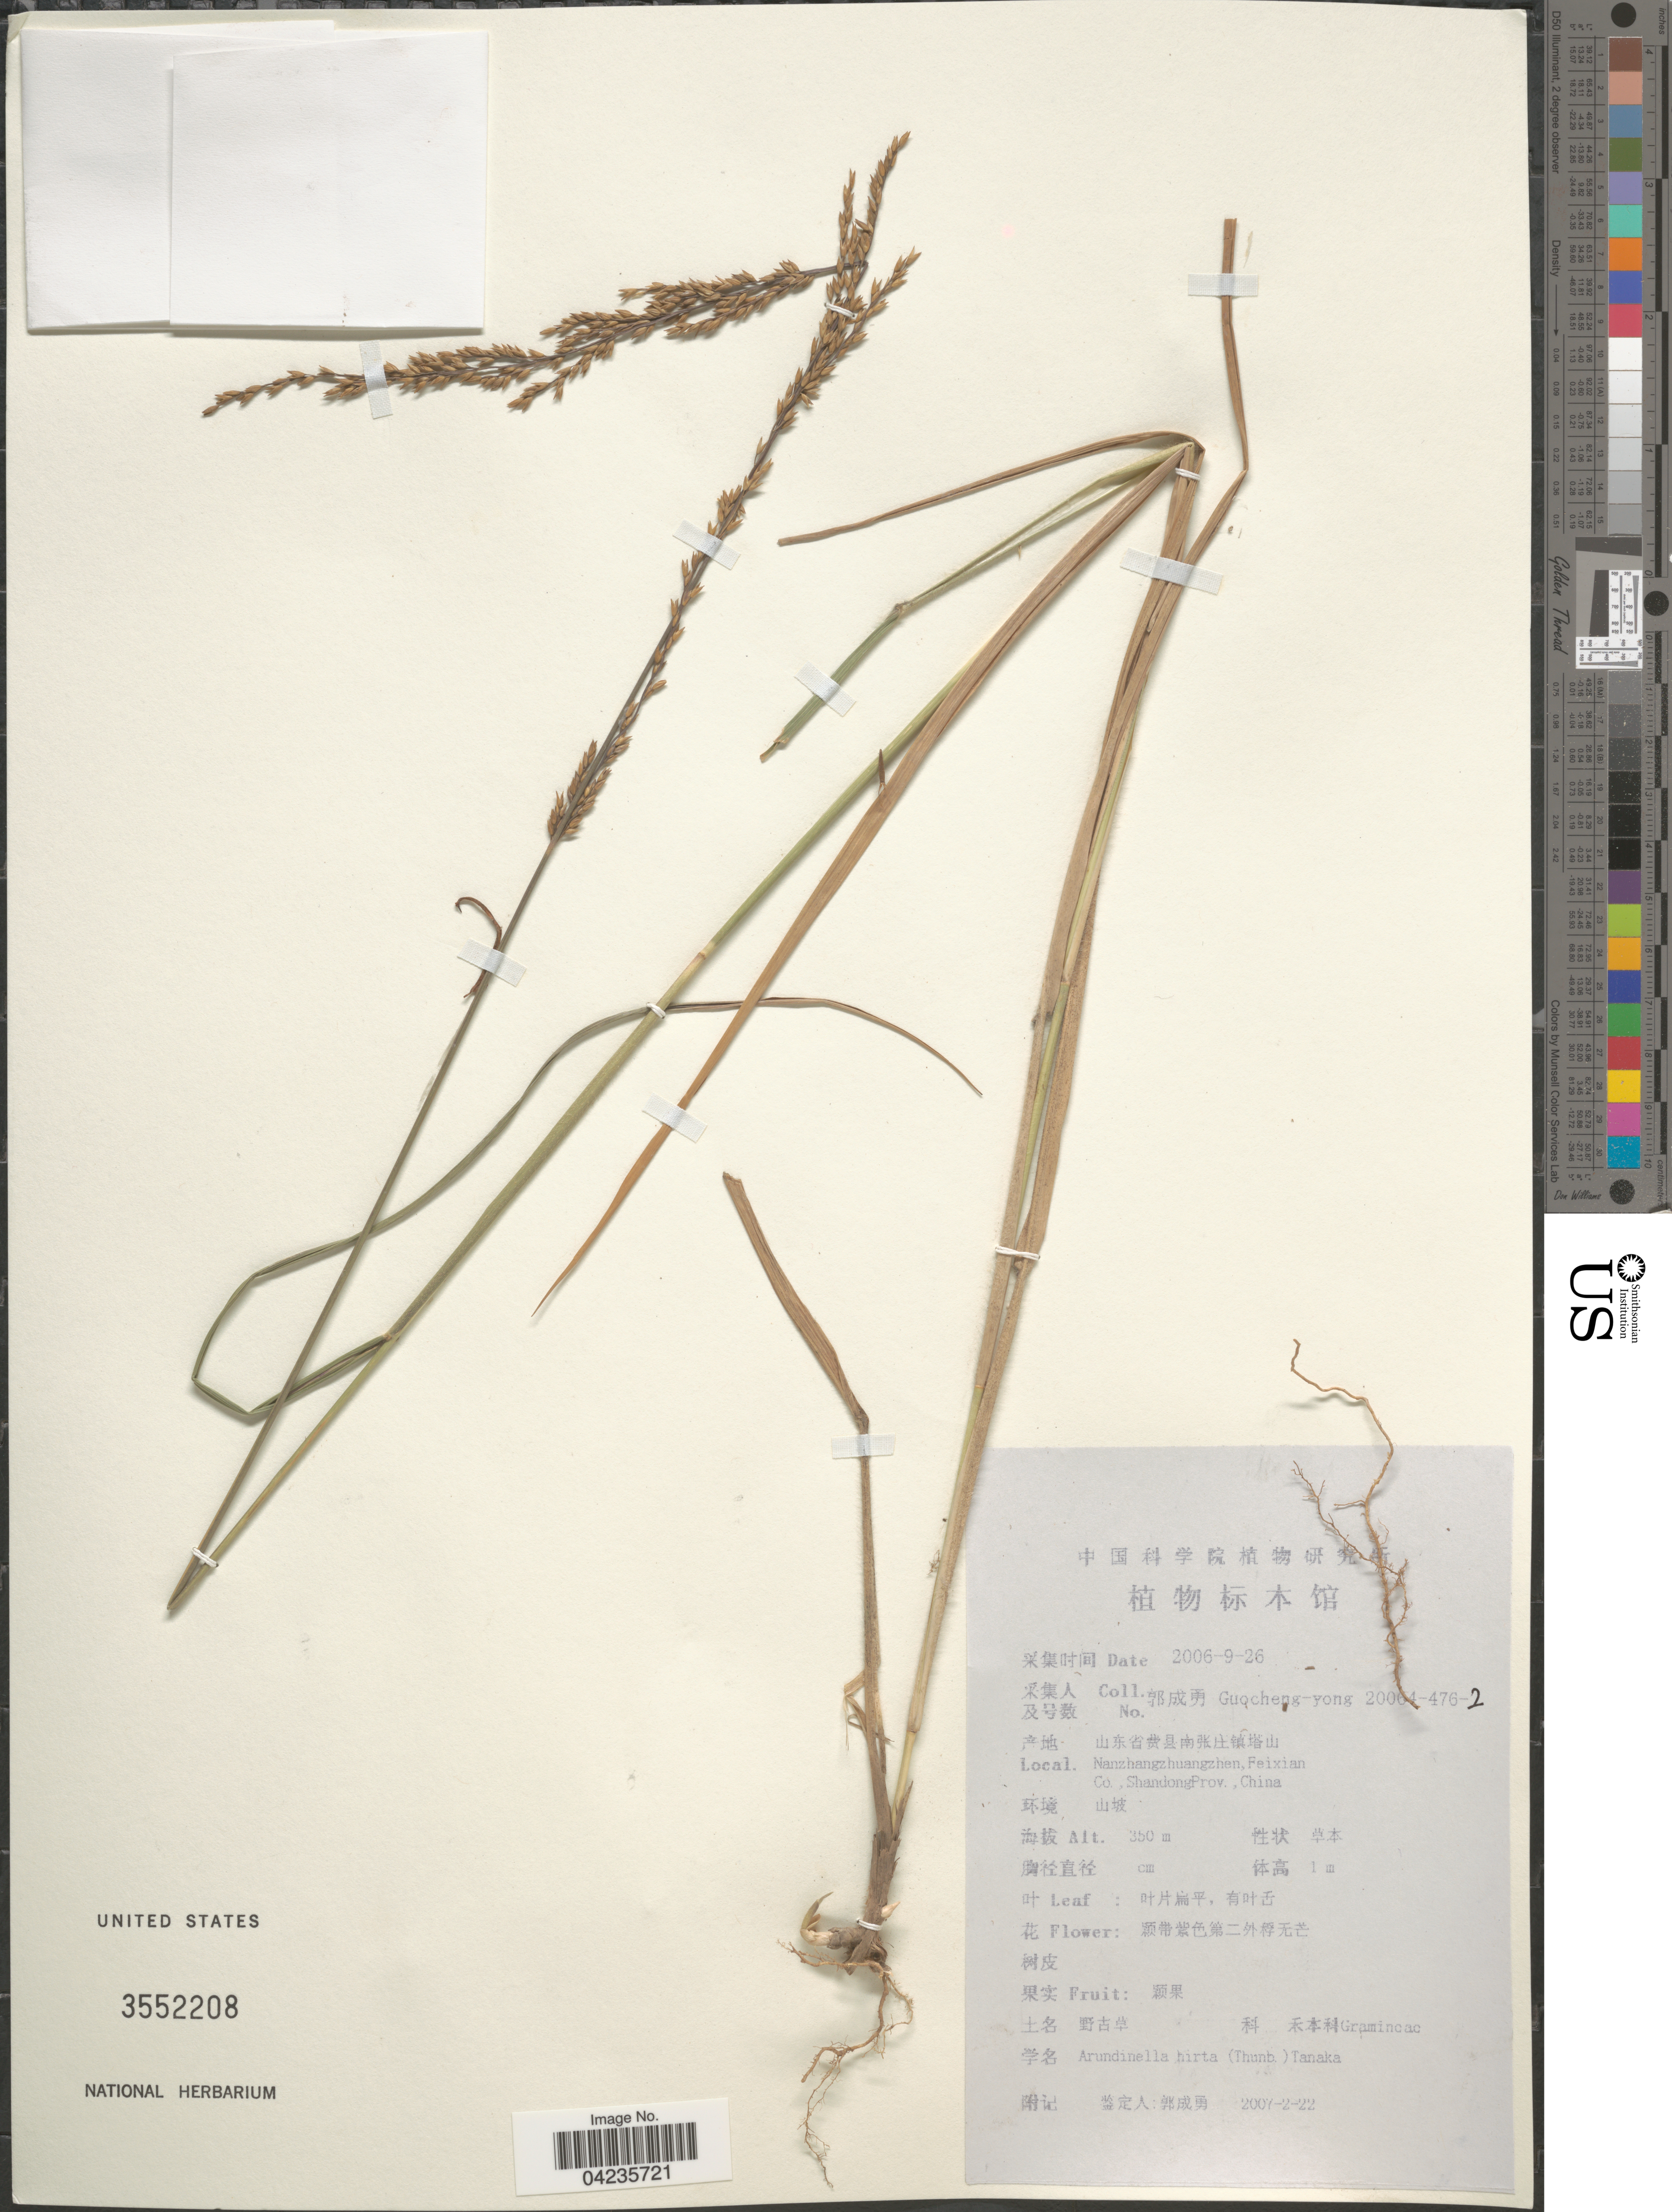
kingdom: Plantae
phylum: Tracheophyta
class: Liliopsida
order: Poales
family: Poaceae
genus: Arundinella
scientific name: Arundinella hirta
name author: (Thunb.) Tanaka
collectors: Guo cheng-yong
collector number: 200!-476-2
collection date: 2006-09-26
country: China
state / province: Shandong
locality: Nanzhangzhuangzhen,Feixian Co.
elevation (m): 350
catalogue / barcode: US 3552208